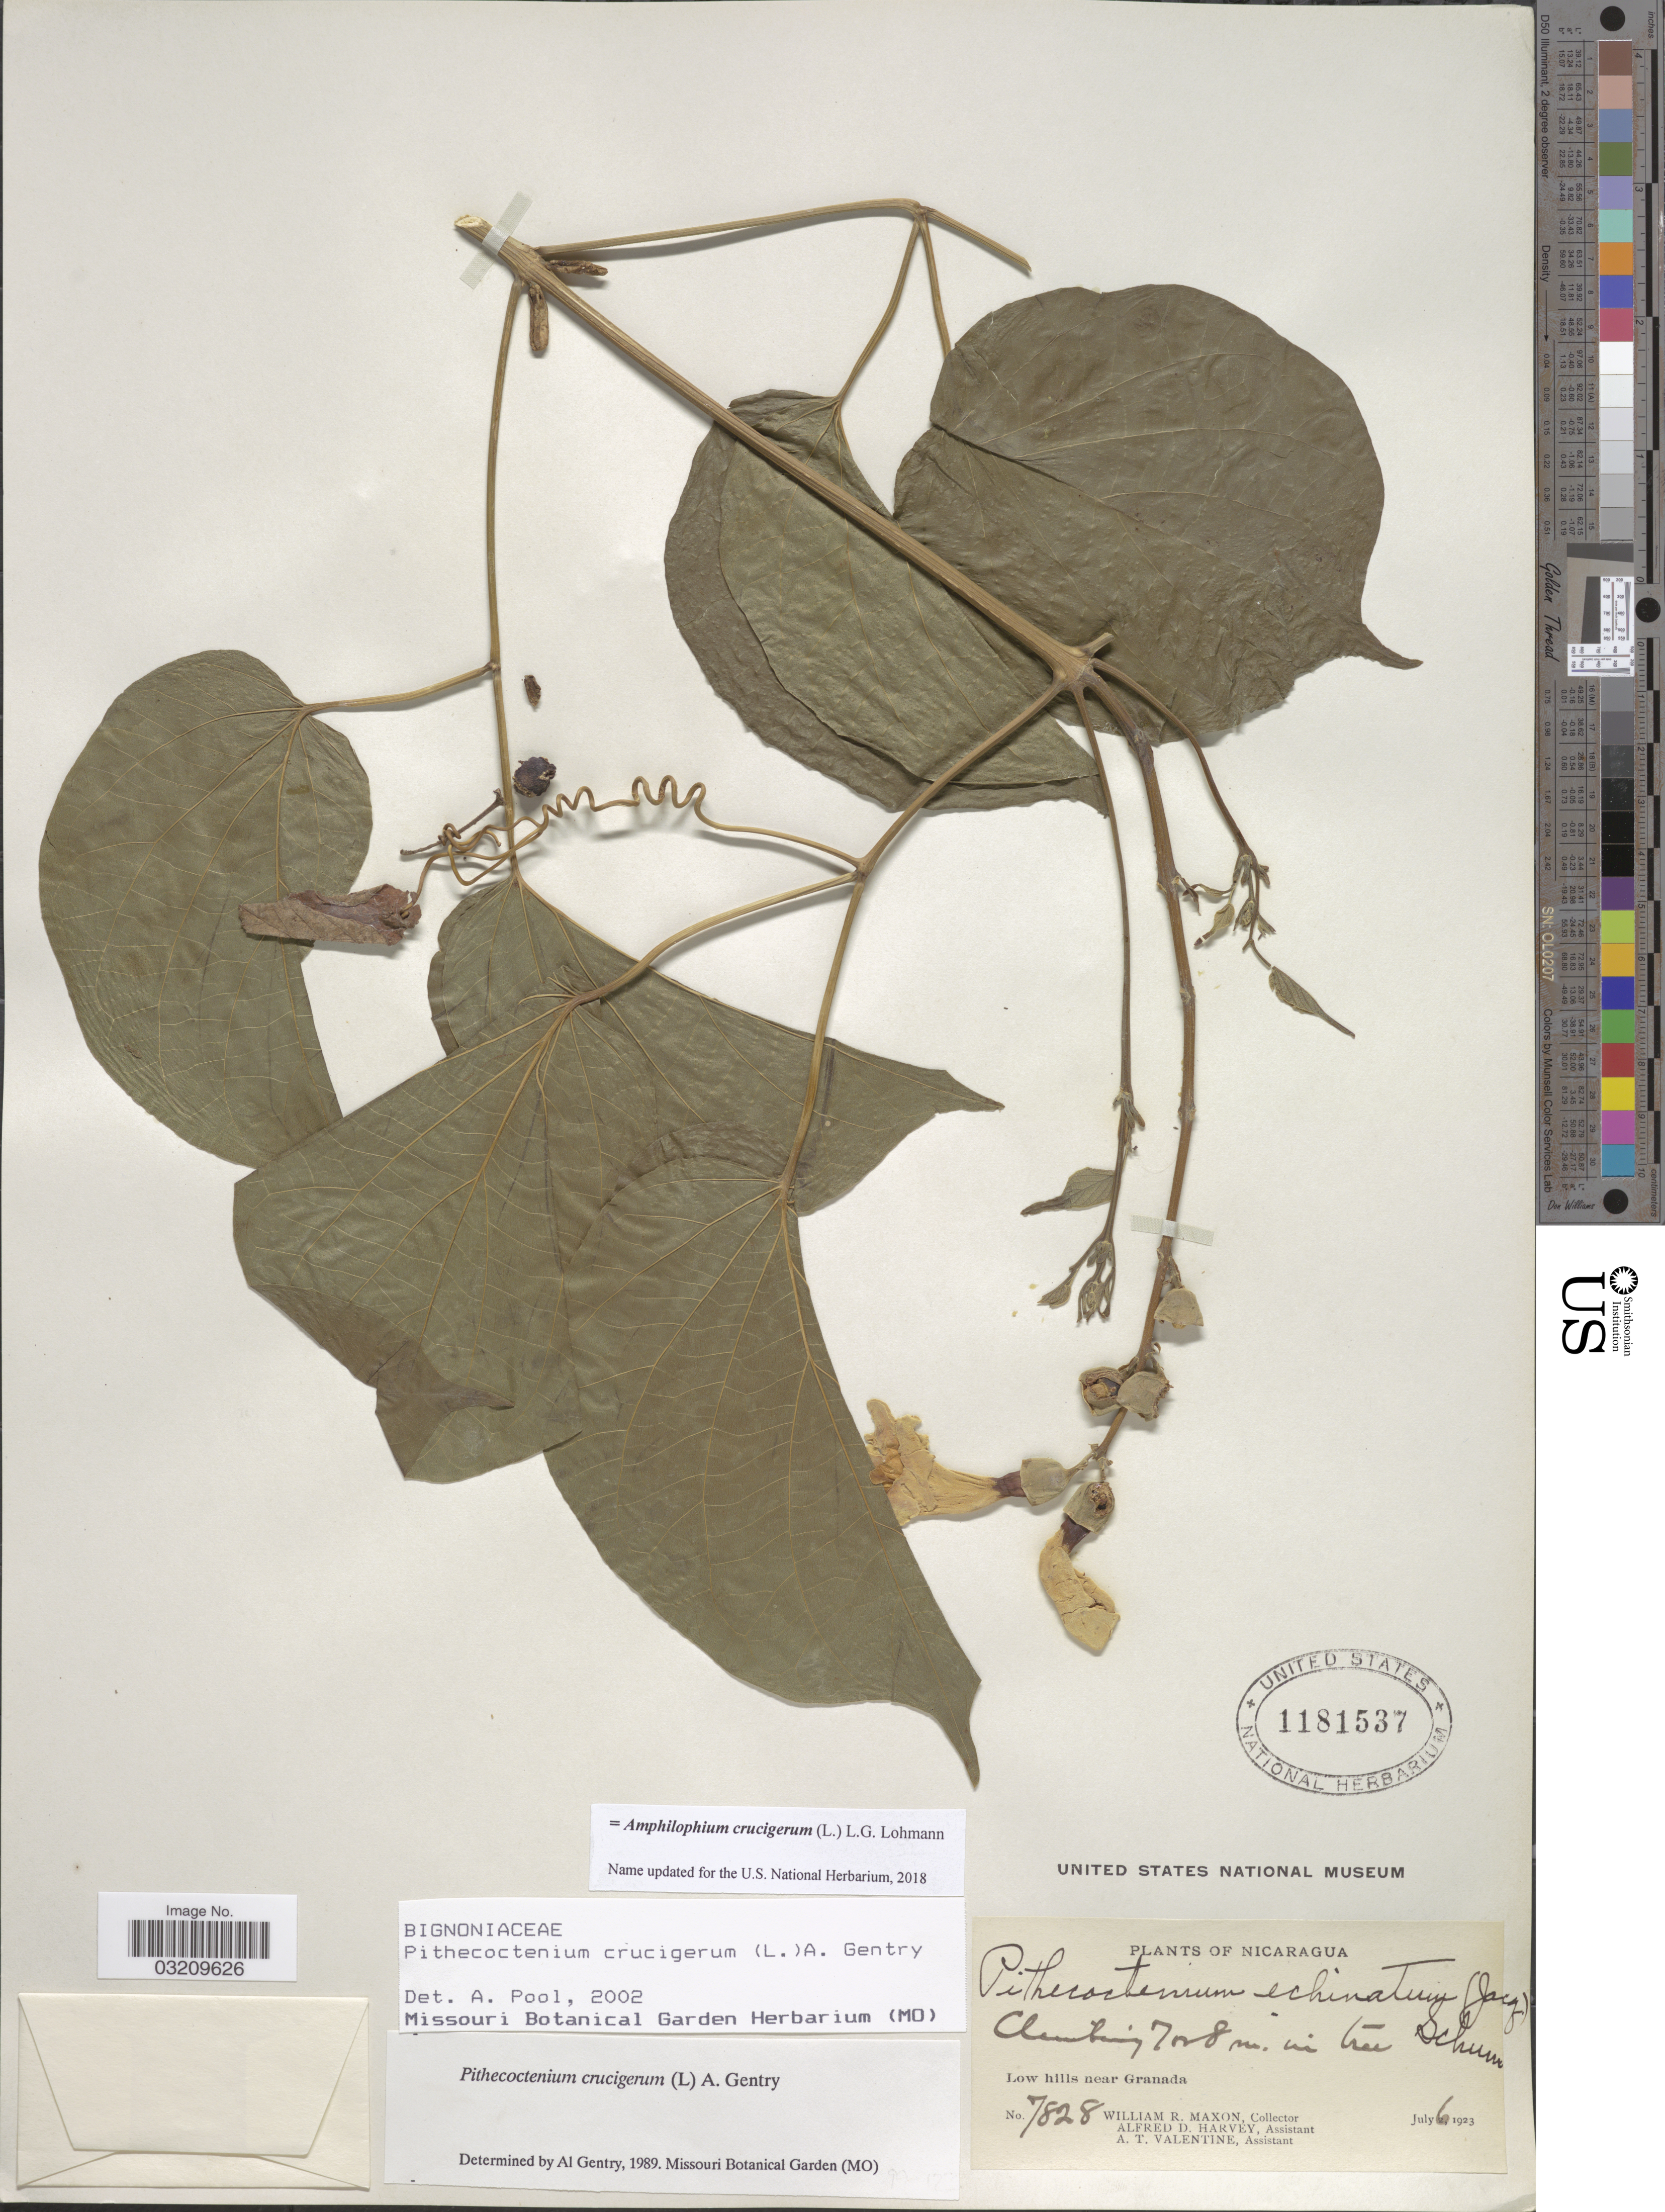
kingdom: Plantae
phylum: Tracheophyta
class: Magnoliopsida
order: Lamiales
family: Bignoniaceae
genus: Amphilophium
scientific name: Amphilophium crucigerum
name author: (L.) L.G. Lohmann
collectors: W. R. Maxon, A. D. Harvey & A. Valentine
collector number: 7828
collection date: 1923-07-06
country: Nicaragua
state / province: Granada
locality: Low hills near Granada.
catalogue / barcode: US 1181537